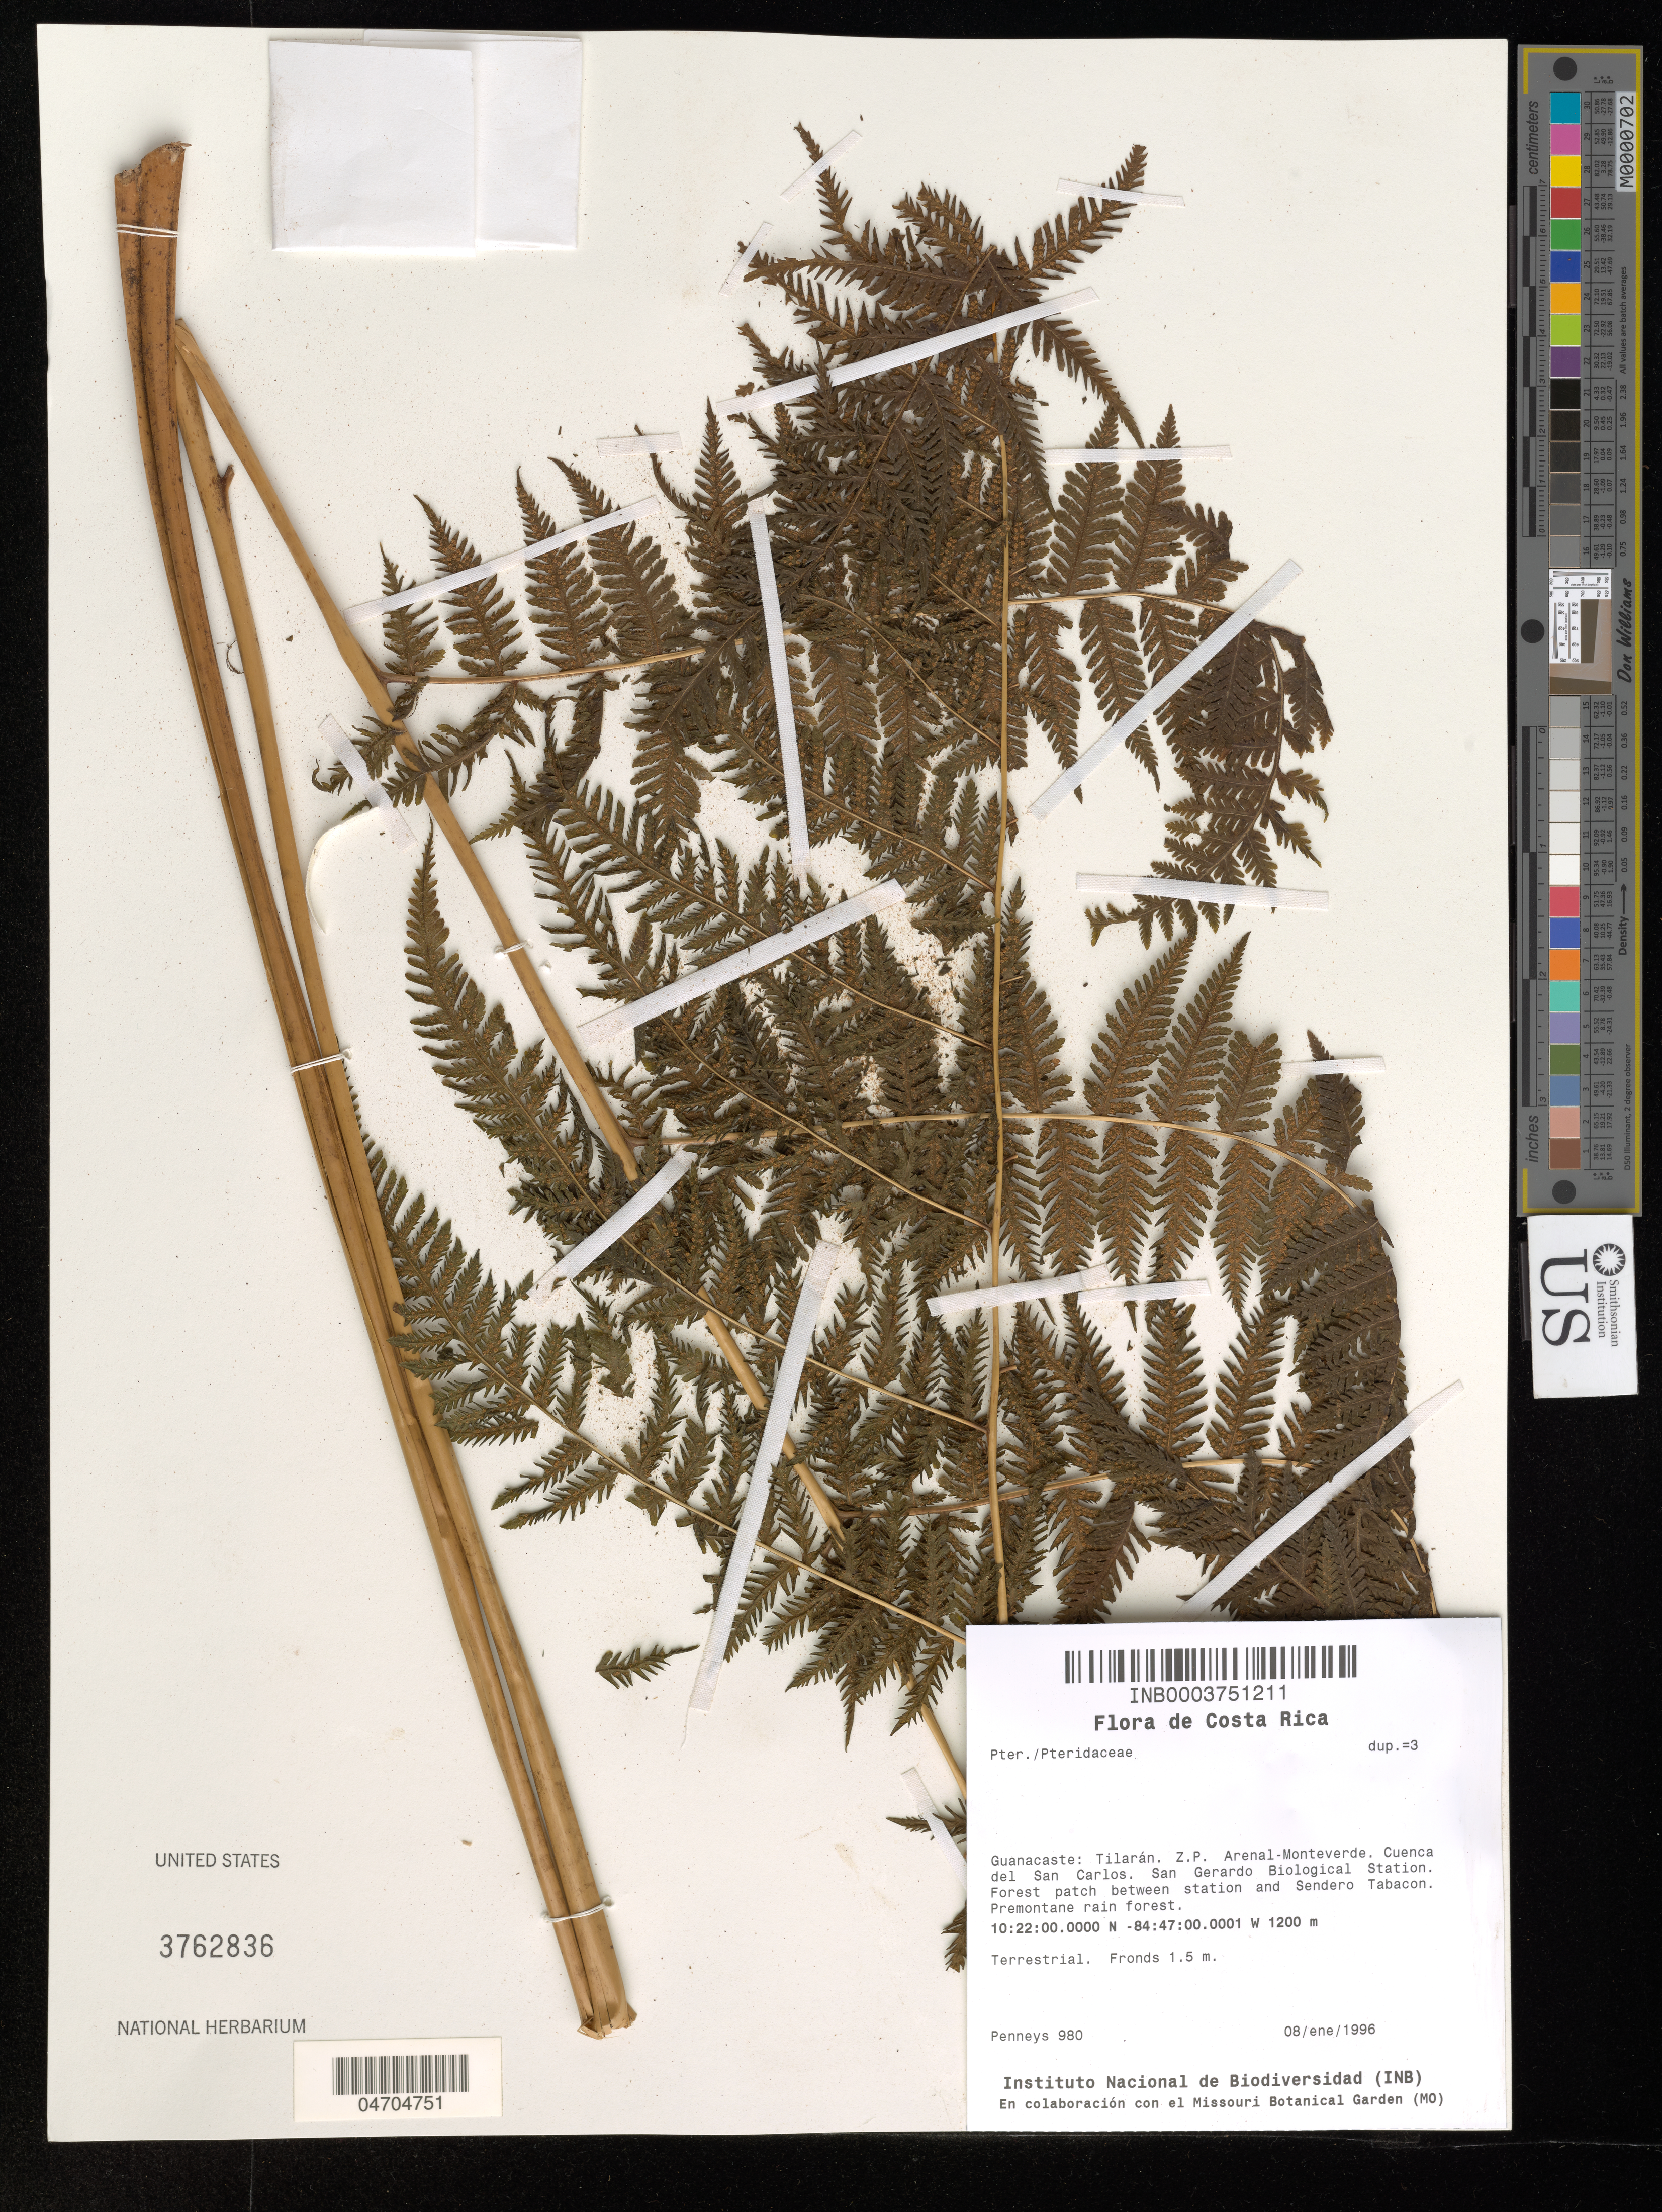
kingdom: Plantae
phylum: Tracheophyta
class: Polypodiopsida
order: Polypodiales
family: Pteridaceae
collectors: Penneys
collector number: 980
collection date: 1996-01-08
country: Costa Rica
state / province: Guanacaste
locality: Tilarán. Z.P. Arenal-Monteverde. Cuenca del San Carlos. San Gerardo. Biological Station. Forest patch between station and Sendero Tabacon.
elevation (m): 1200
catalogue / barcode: US 3762836